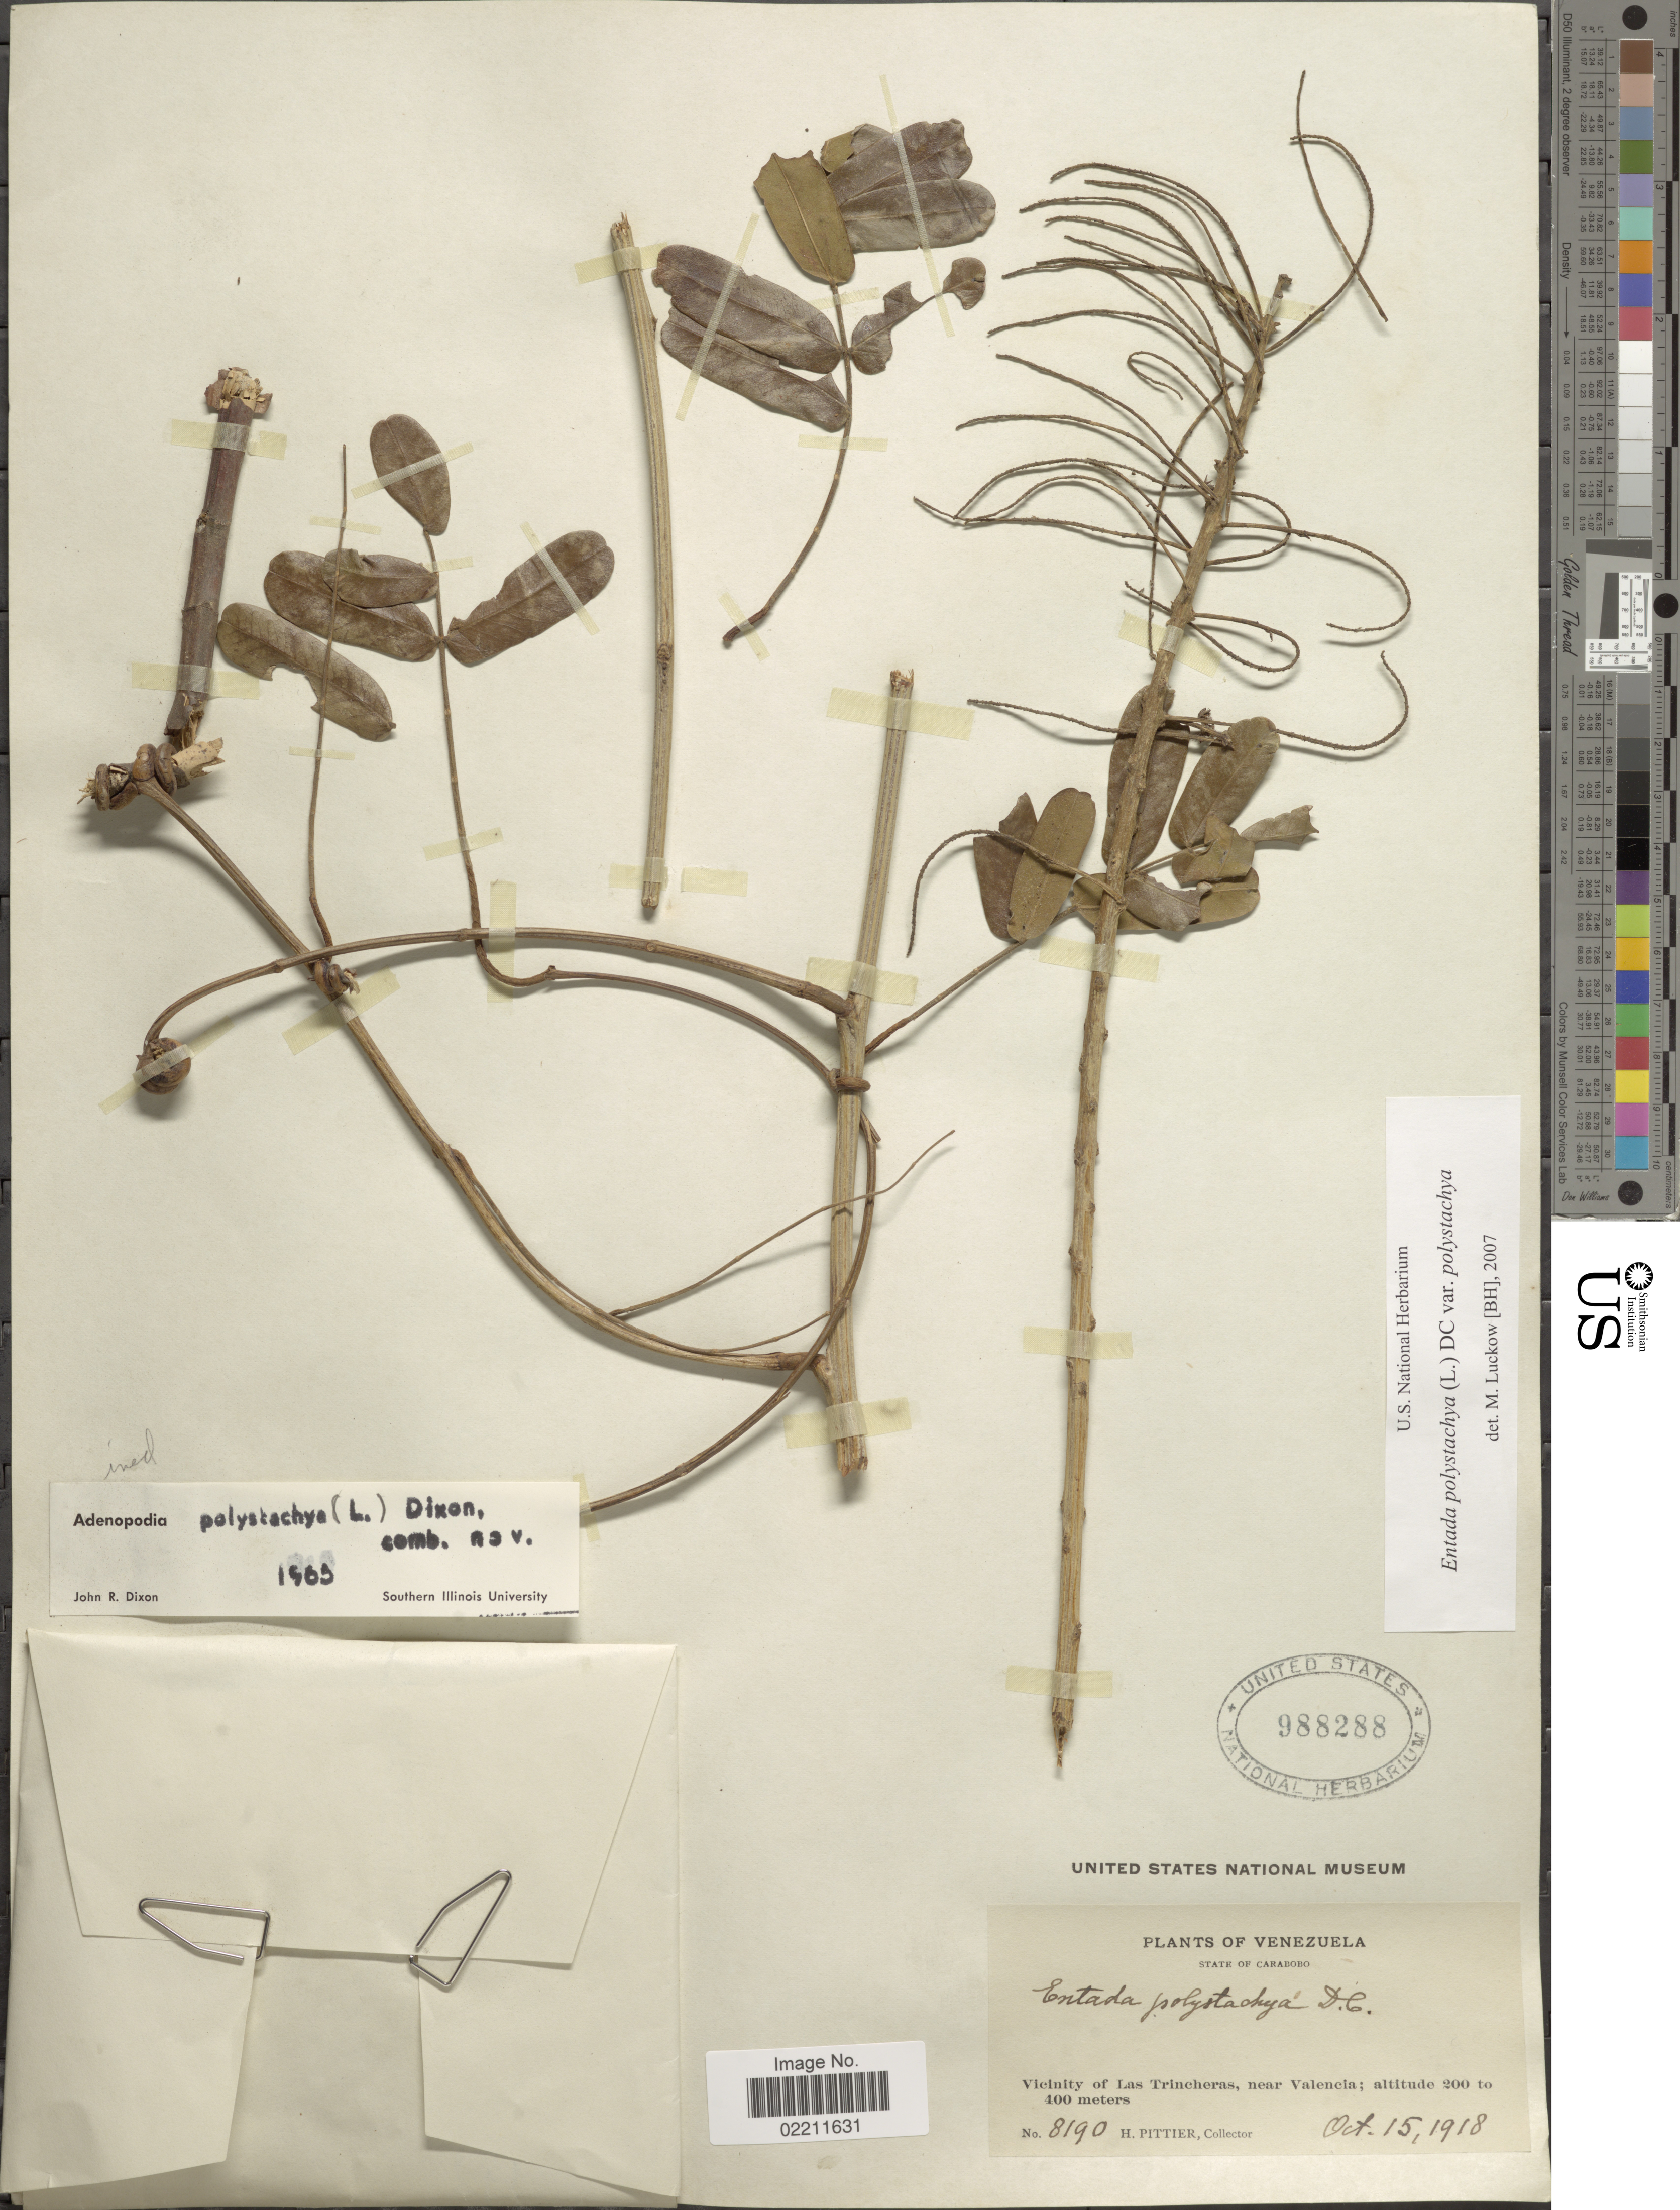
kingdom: Plantae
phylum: Tracheophyta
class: Magnoliopsida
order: Fabales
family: Fabaceae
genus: Entada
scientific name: Entada polystachya var. polystachya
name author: (L.) DC.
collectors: H. F. Pittier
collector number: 8190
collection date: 1918-10-15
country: Venezuela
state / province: Carabobo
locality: State of Carabobo, Vicinity of Las Trincheras, near Valencia.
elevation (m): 200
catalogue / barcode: US 988288